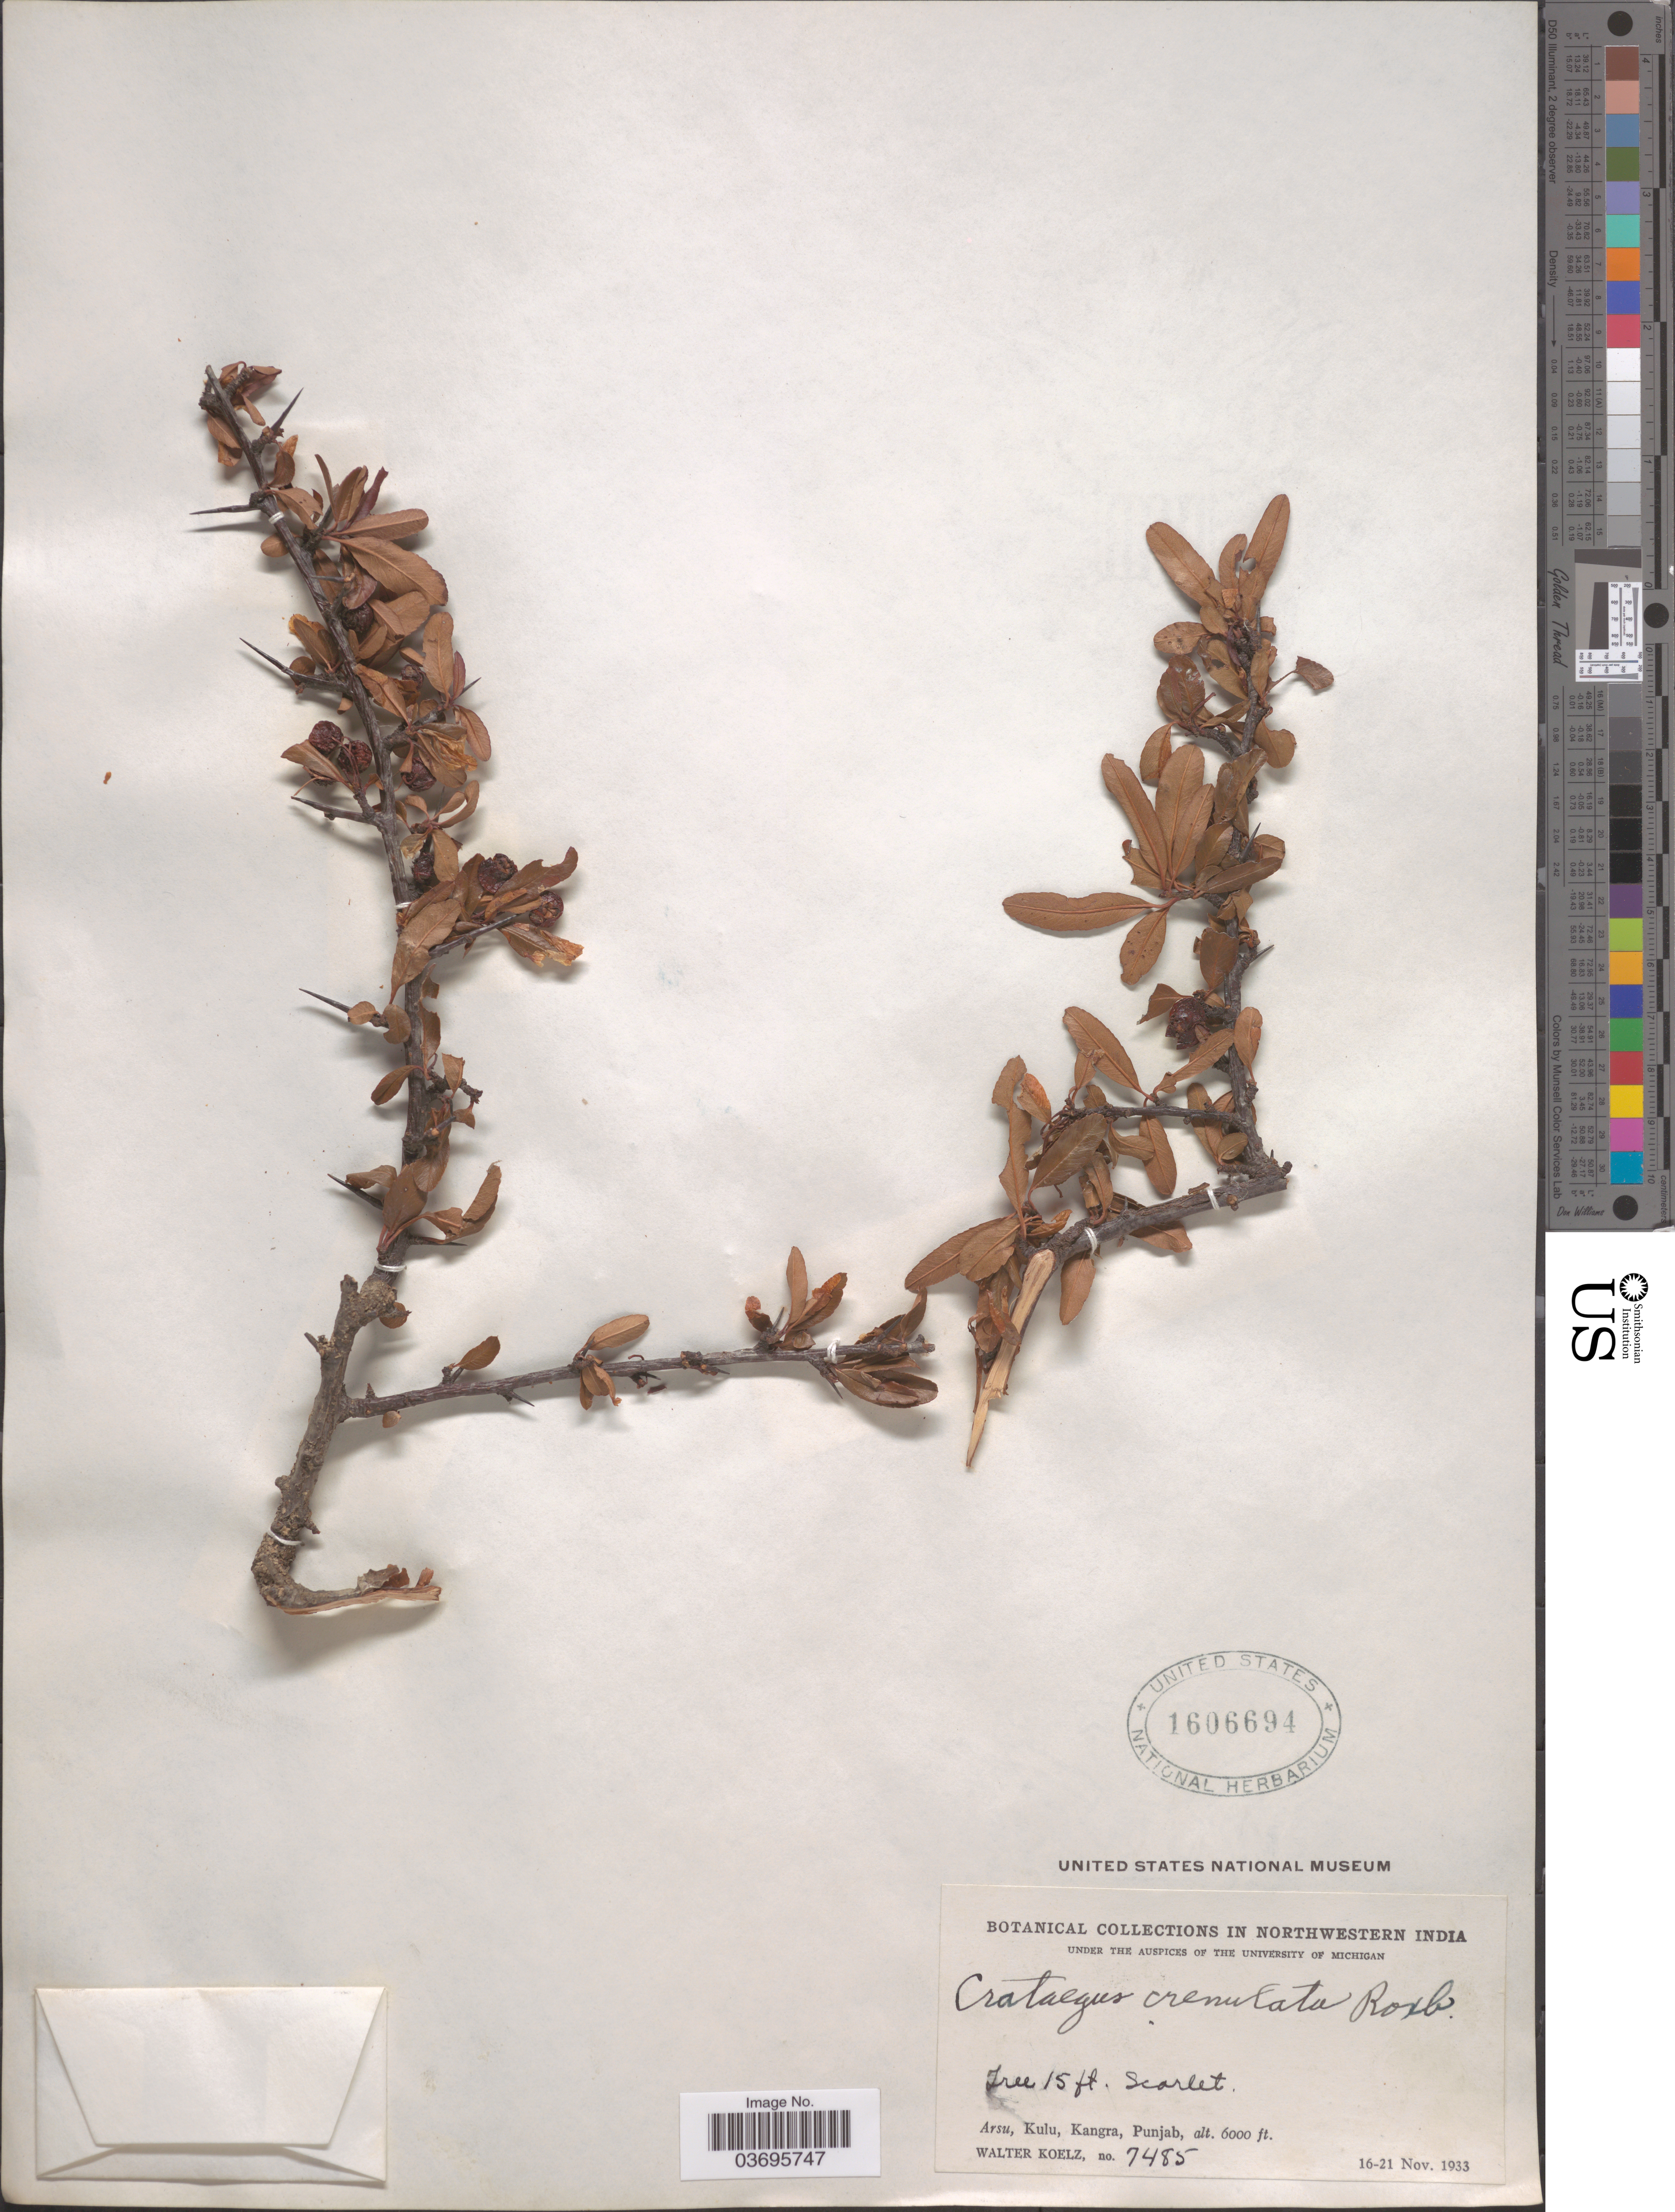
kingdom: Plantae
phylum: Tracheophyta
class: Magnoliopsida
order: Rosales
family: Rosaceae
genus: Pyracantha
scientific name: Pyracantha crenulata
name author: (D. Don) M. Roem.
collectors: W. N. Koelz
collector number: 7485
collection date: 1933-11-16/1933-11-21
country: India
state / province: Punjab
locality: Northwestern India. Arsu, Kulu.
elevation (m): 1829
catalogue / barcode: US 1606694